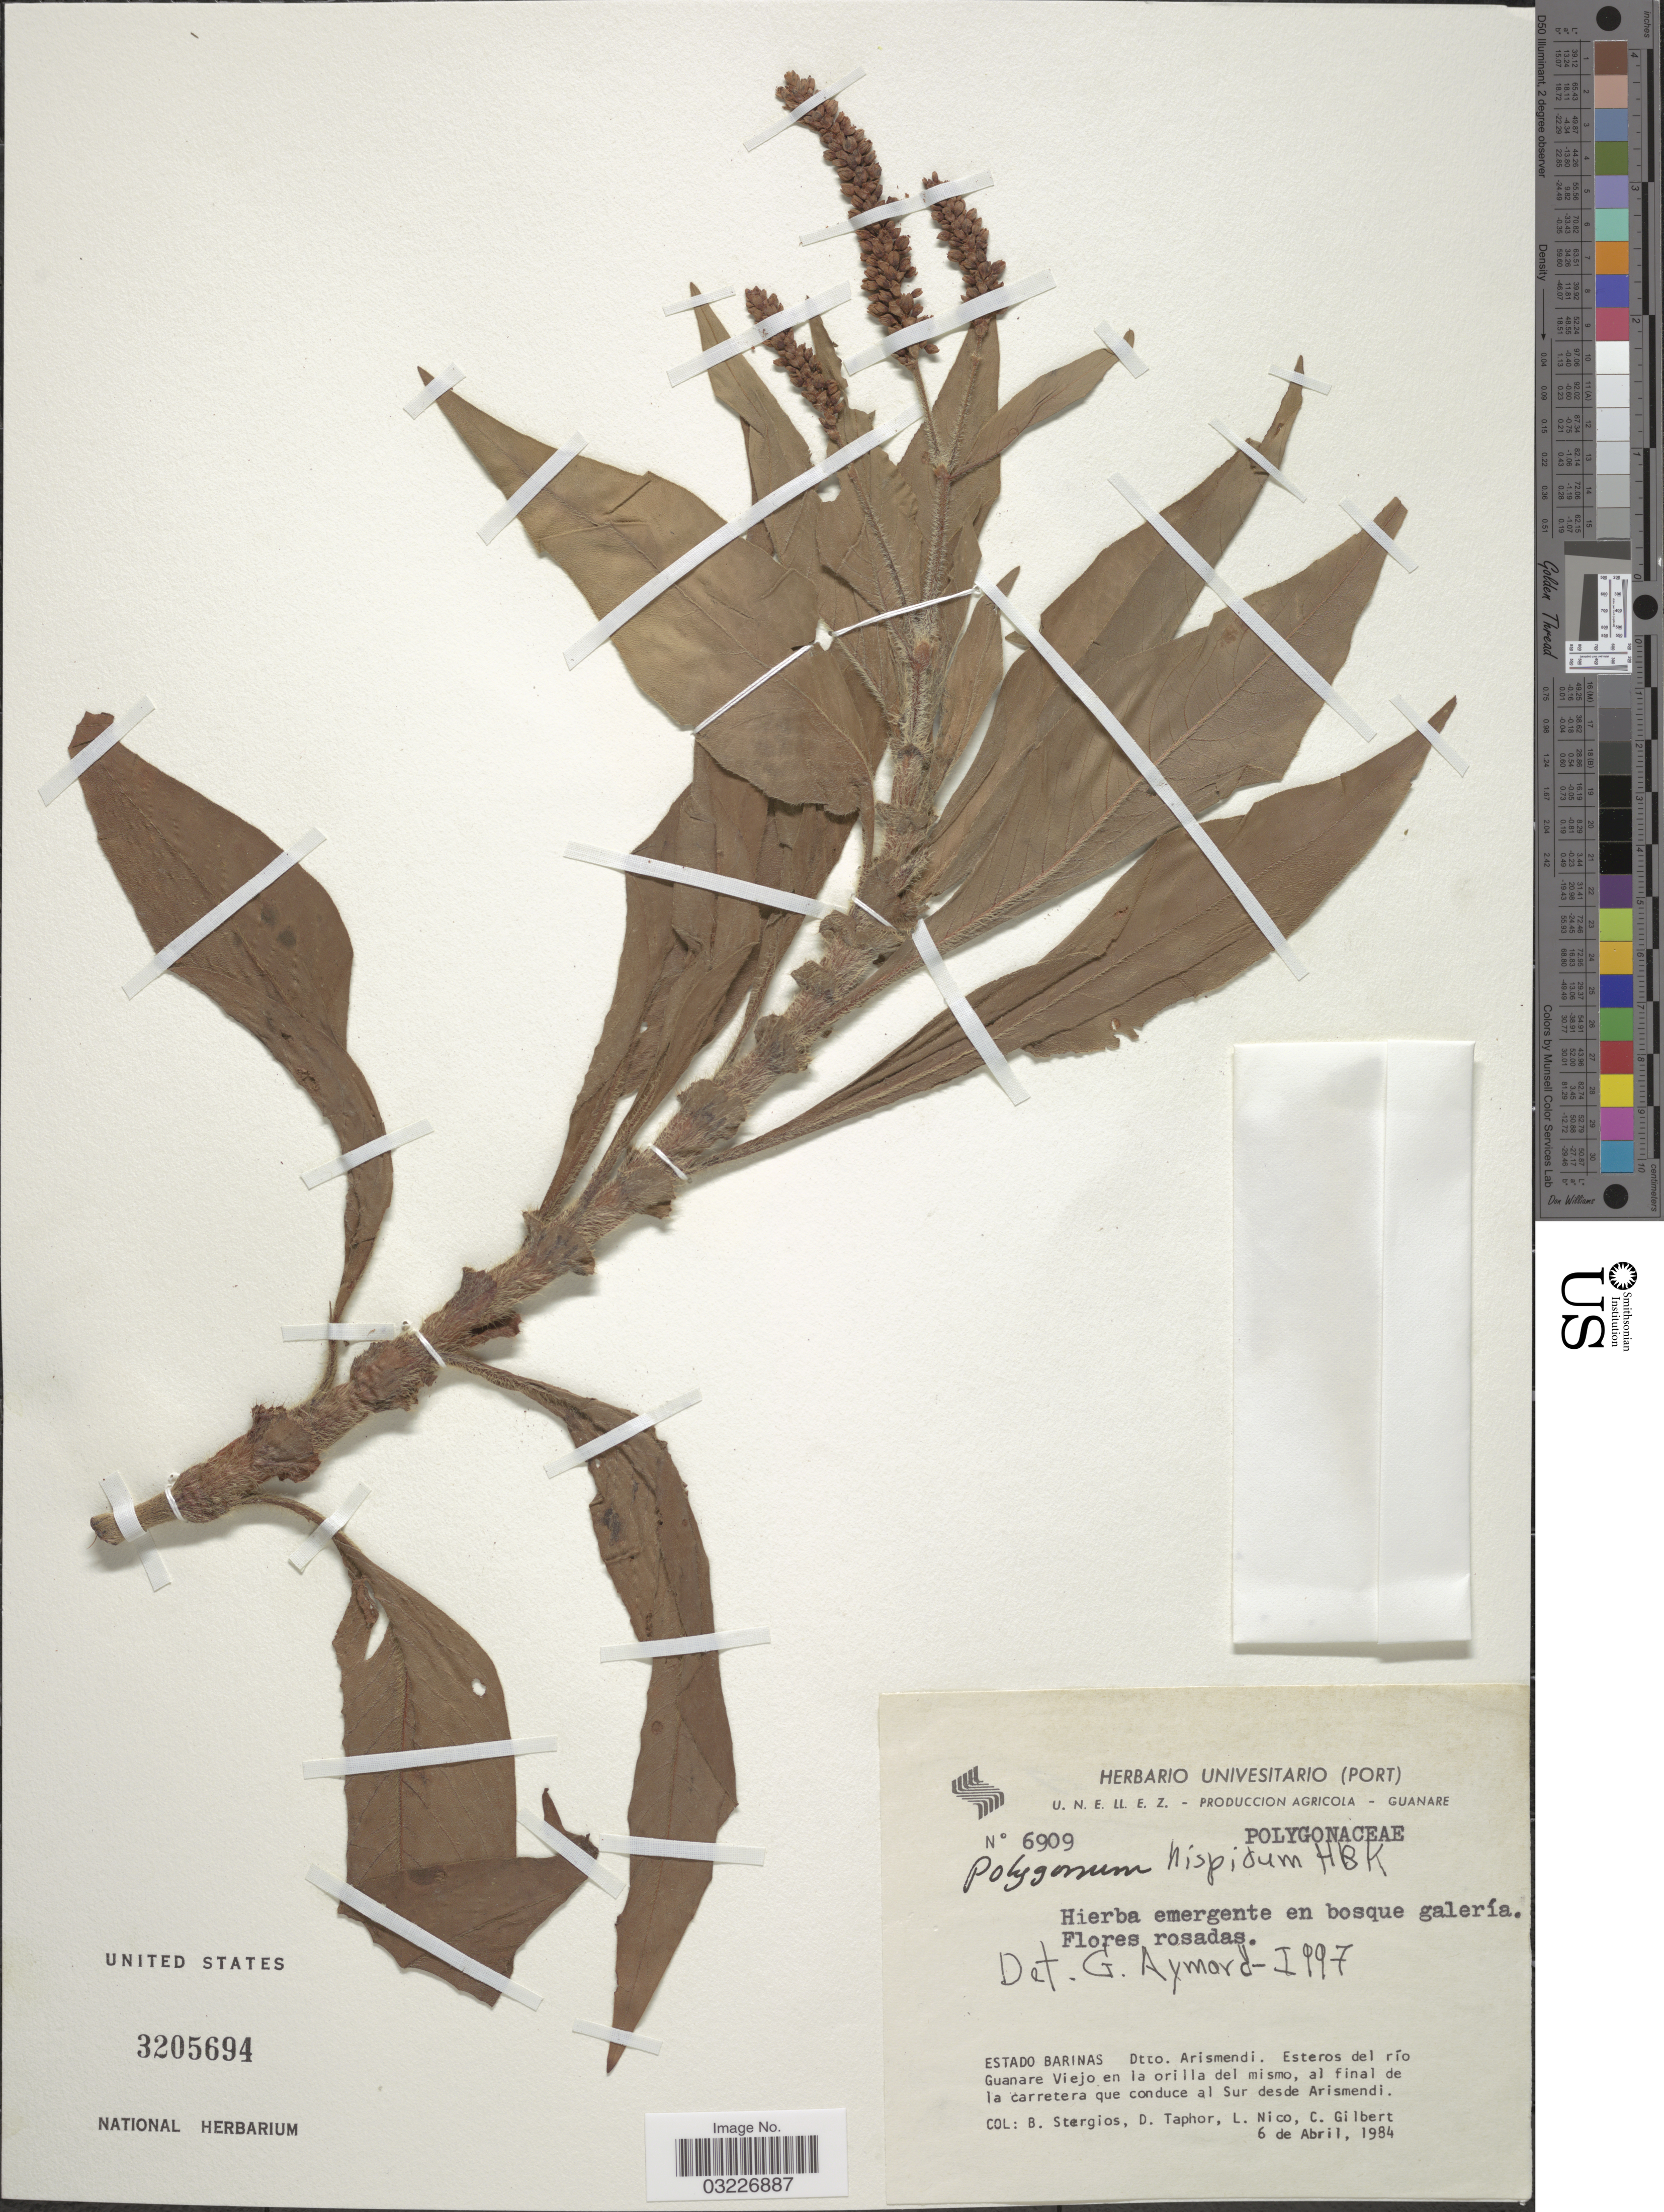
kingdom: Plantae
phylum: Tracheophyta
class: Magnoliopsida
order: Caryophyllales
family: Polygonaceae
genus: Polygonum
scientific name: Polygonum hispidum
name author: Kunth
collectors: B. G. Stergios, D. Taphorn, L. Nico & C. Gilbert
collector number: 6909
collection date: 1984-04-06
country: Venezuela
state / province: Barinas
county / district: Arismendi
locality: Esteros del río Guanare Viejo en la orilla del mismo, al final de la carretera que conduce al Sur desde Arismendi.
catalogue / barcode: US 3205694